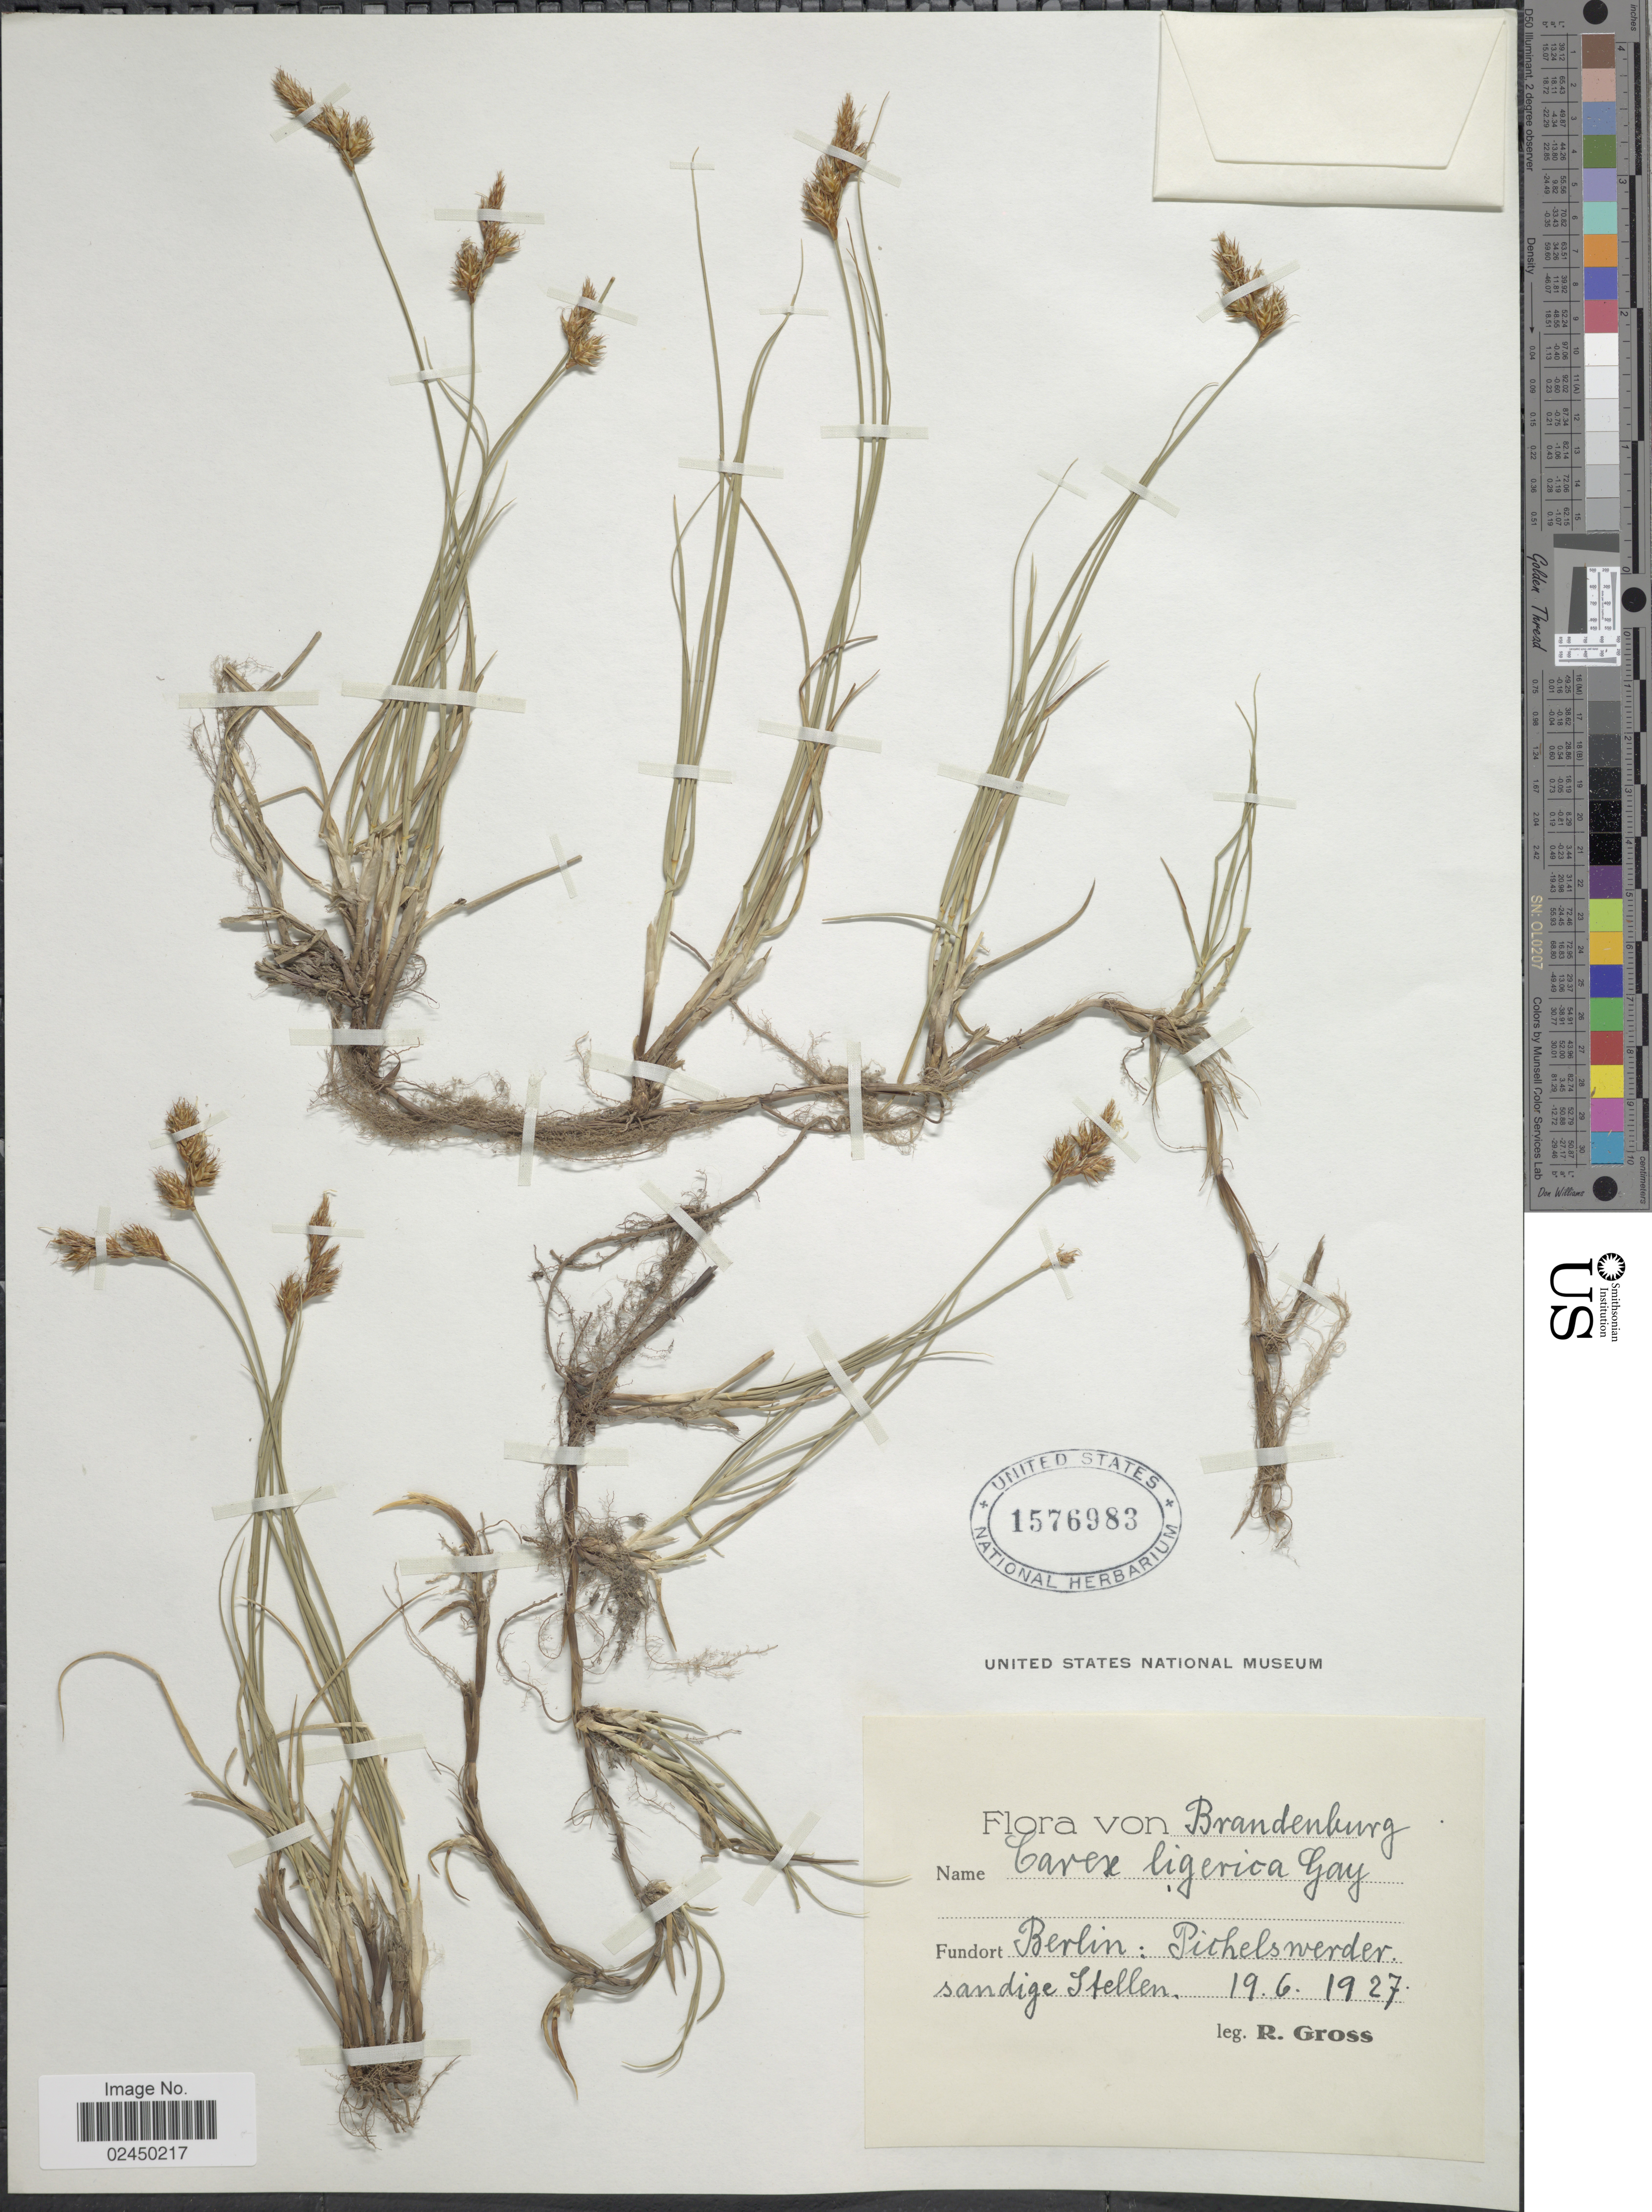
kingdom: Plantae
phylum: Tracheophyta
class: Liliopsida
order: Poales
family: Cyperaceae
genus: Carex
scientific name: Carex colchica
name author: J. Gay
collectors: R. Gross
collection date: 1927-06-19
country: Germany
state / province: Brandenburg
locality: Berlin: Pichels werder sandige Stellen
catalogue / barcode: US 1576983